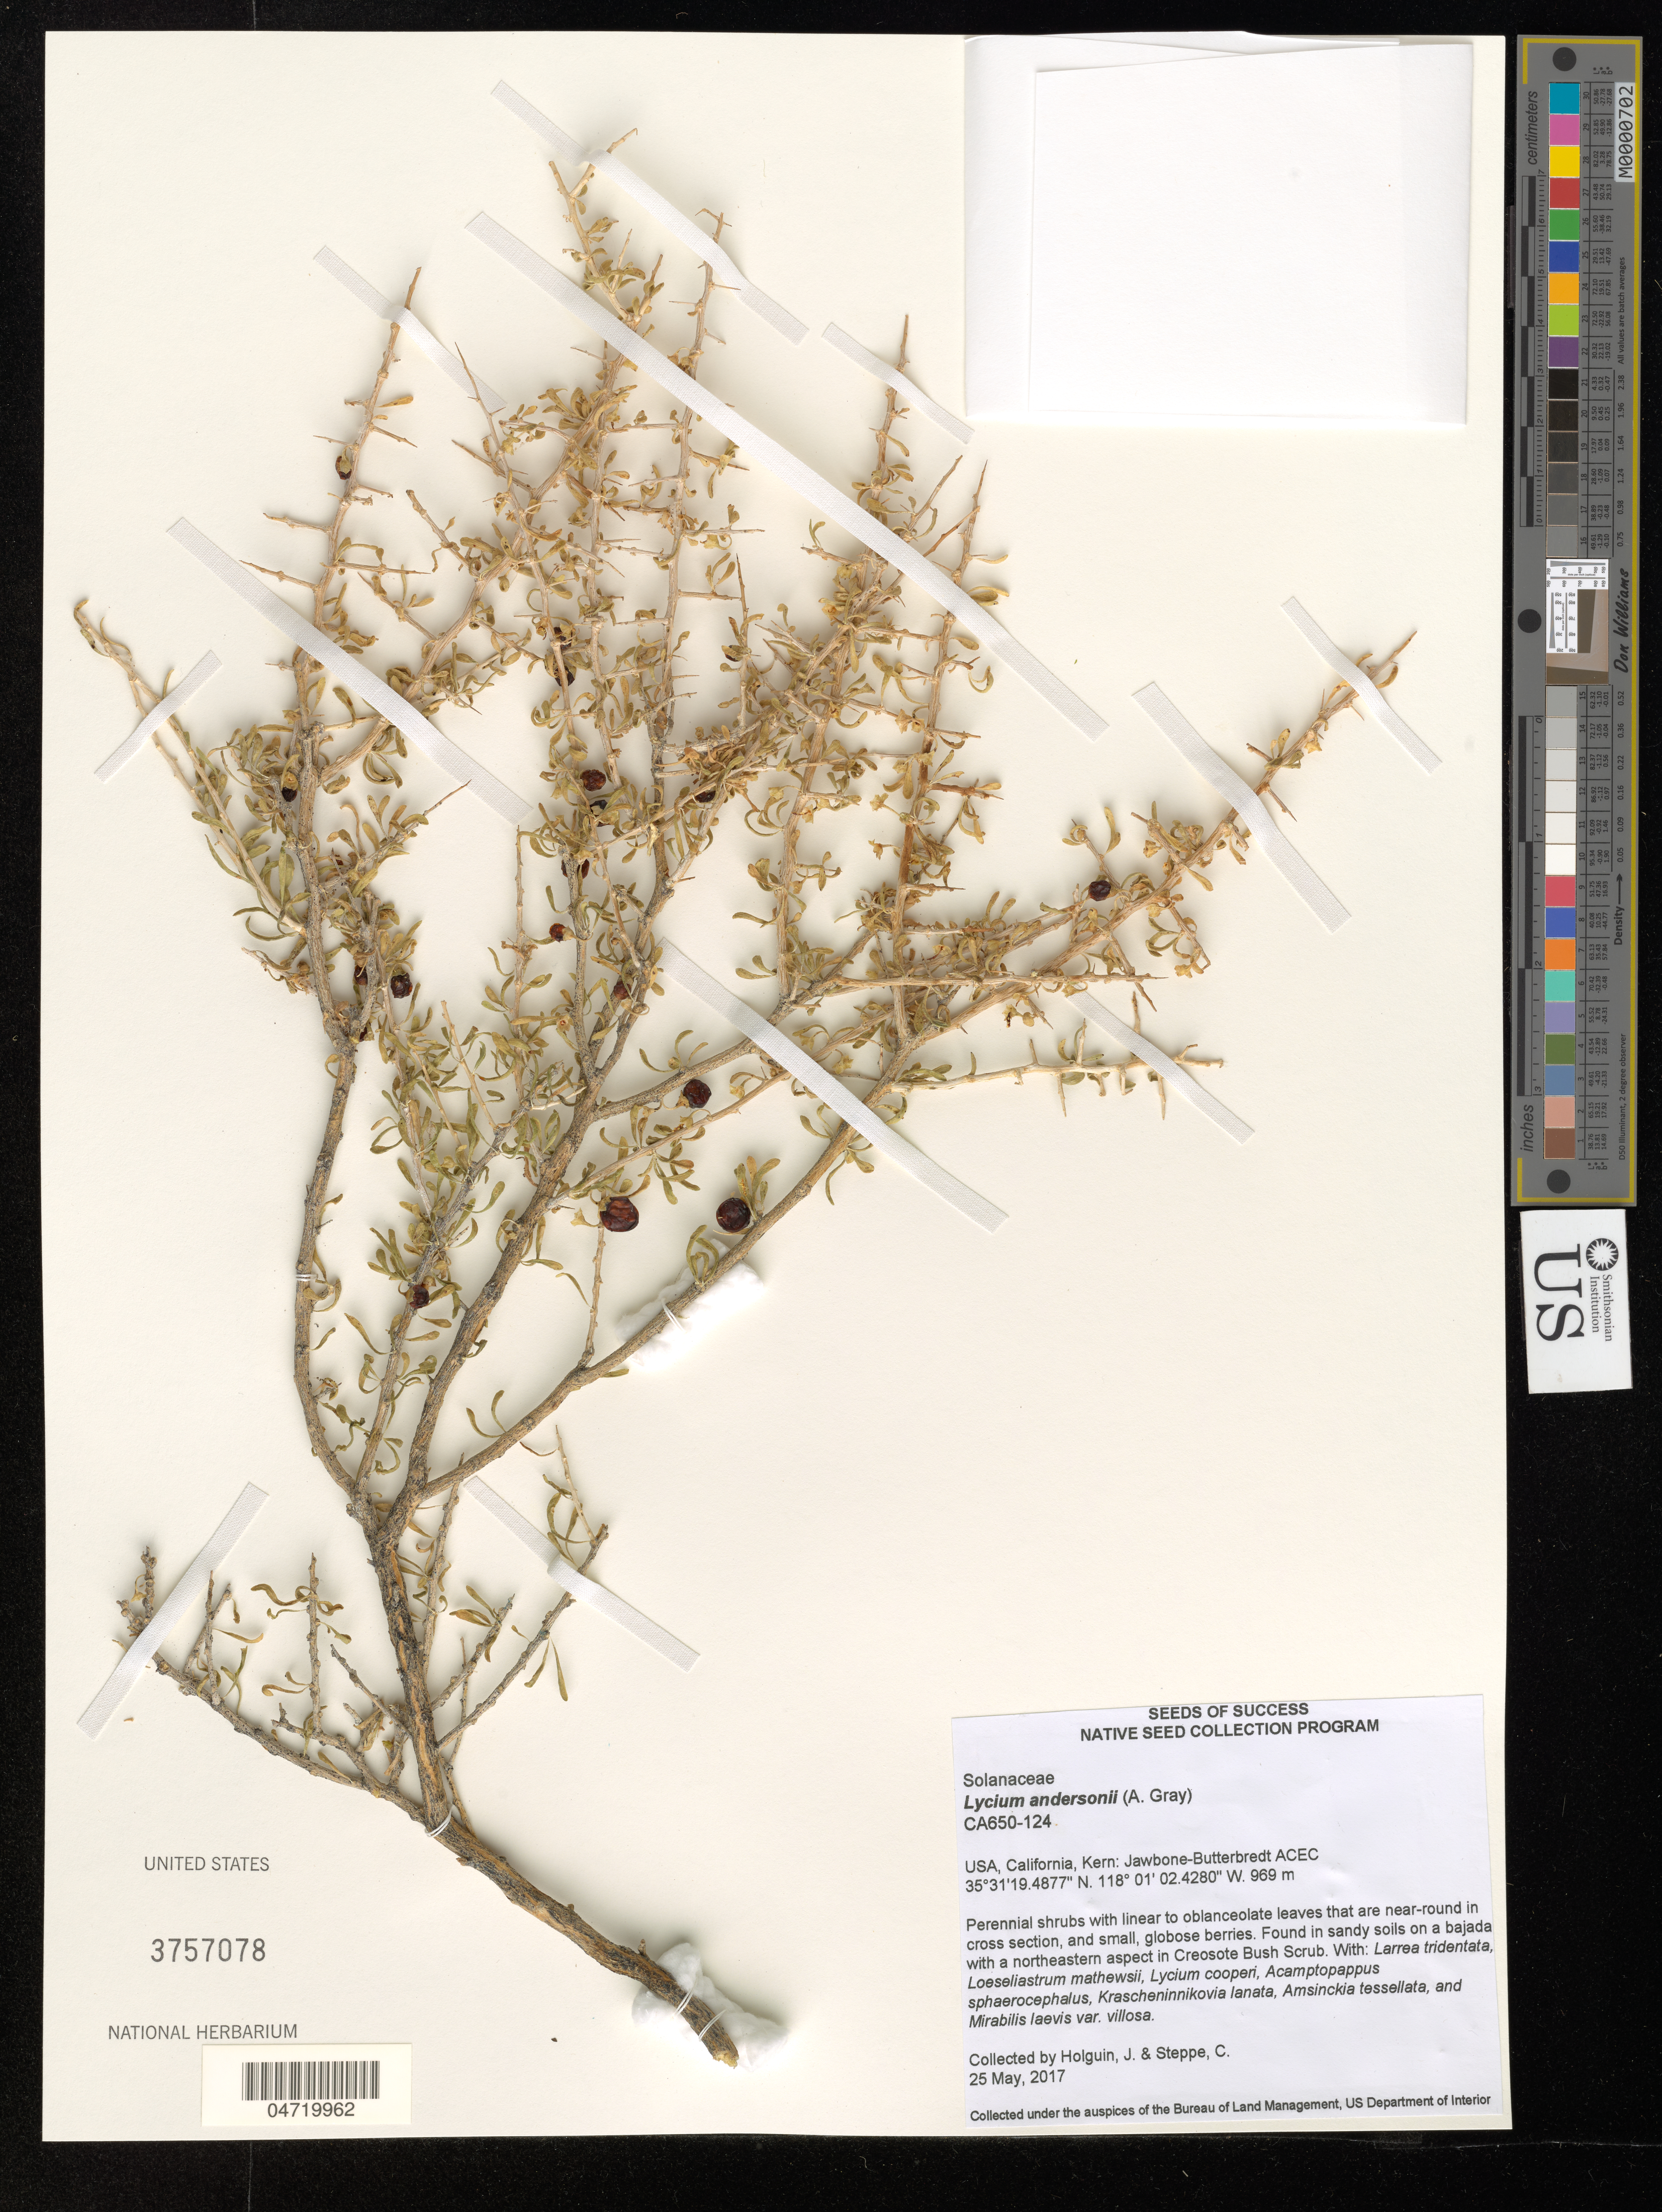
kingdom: Plantae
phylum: Tracheophyta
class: Magnoliopsida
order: Solanales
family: Solanaceae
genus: Lycium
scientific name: Lycium andersonii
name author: A. Gray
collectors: J. Holguin & C. Steppe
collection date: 2017-05-25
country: United States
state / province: California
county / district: Kern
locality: Kern: Jawbone-Butterbredt ACEC.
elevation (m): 969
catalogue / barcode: US 3757078